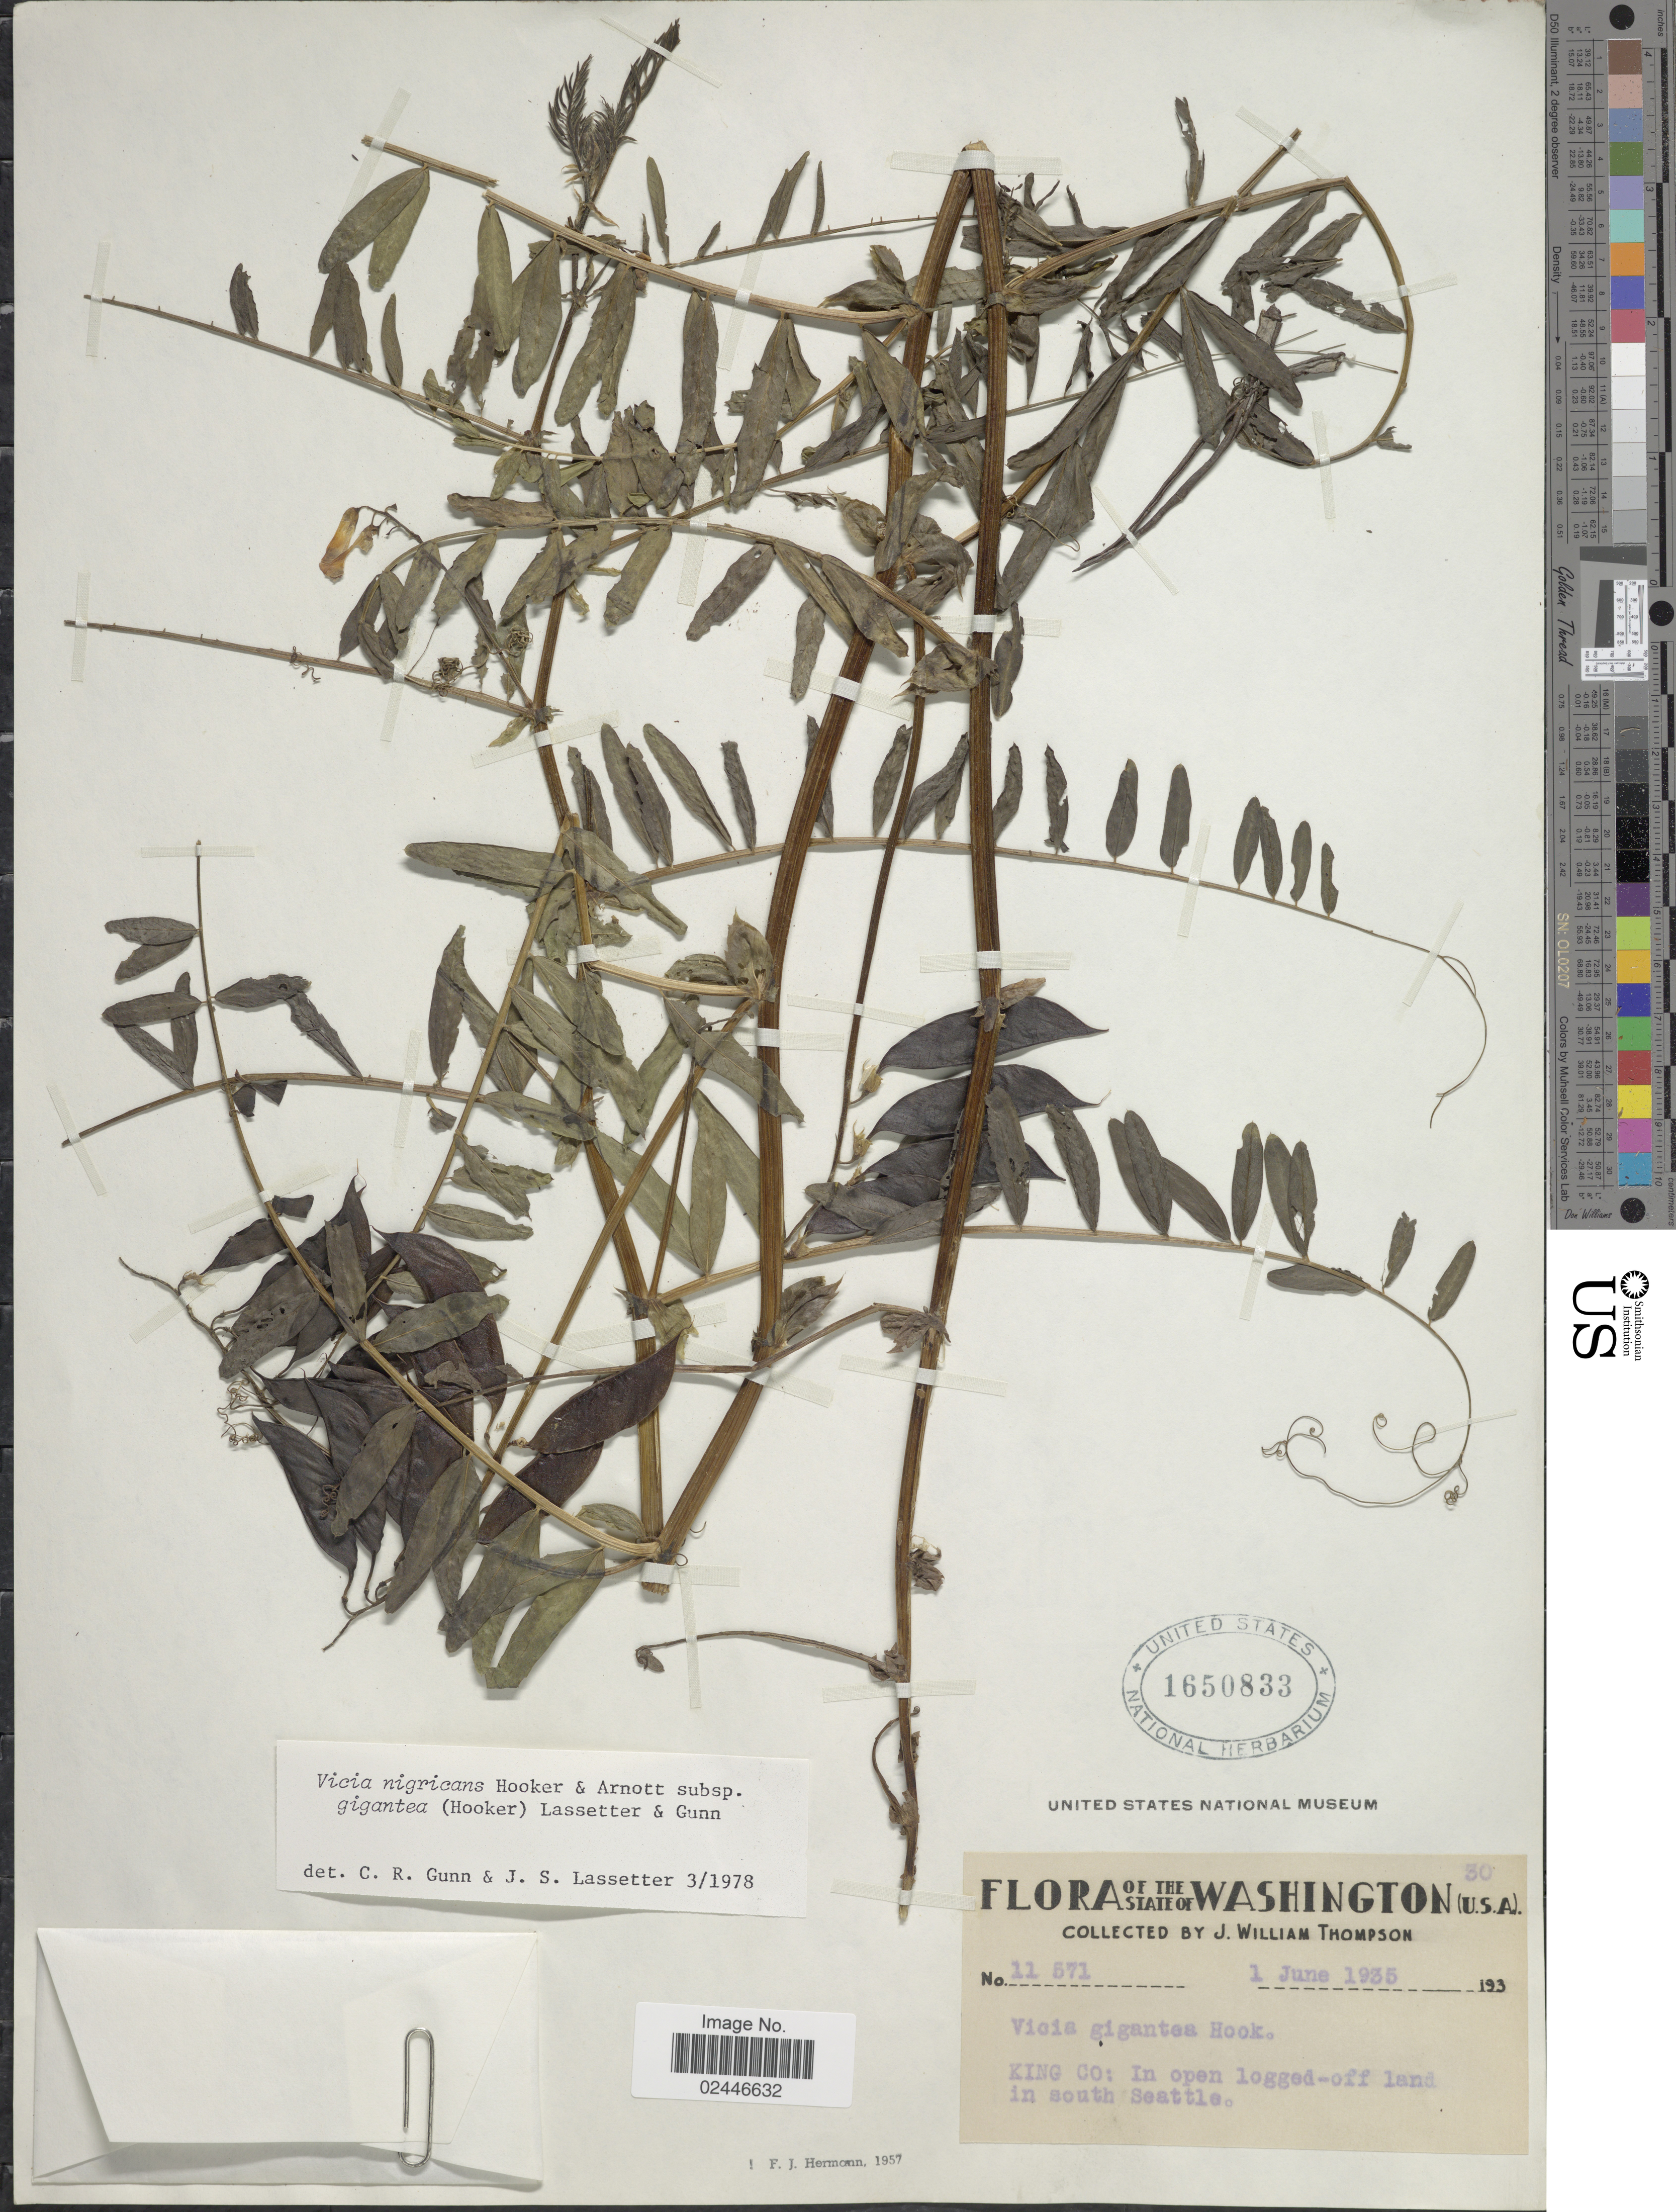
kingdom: Plantae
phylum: Tracheophyta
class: Magnoliopsida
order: Fabales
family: Fabaceae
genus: Vicia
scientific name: Vicia nigricans subsp. gigantea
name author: Hook. & Arn.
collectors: J. W. Thompson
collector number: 11571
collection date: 1935-06-01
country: United States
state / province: Washington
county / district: King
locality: King Co: In open logged-off land in south Seattle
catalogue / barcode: US 1650833